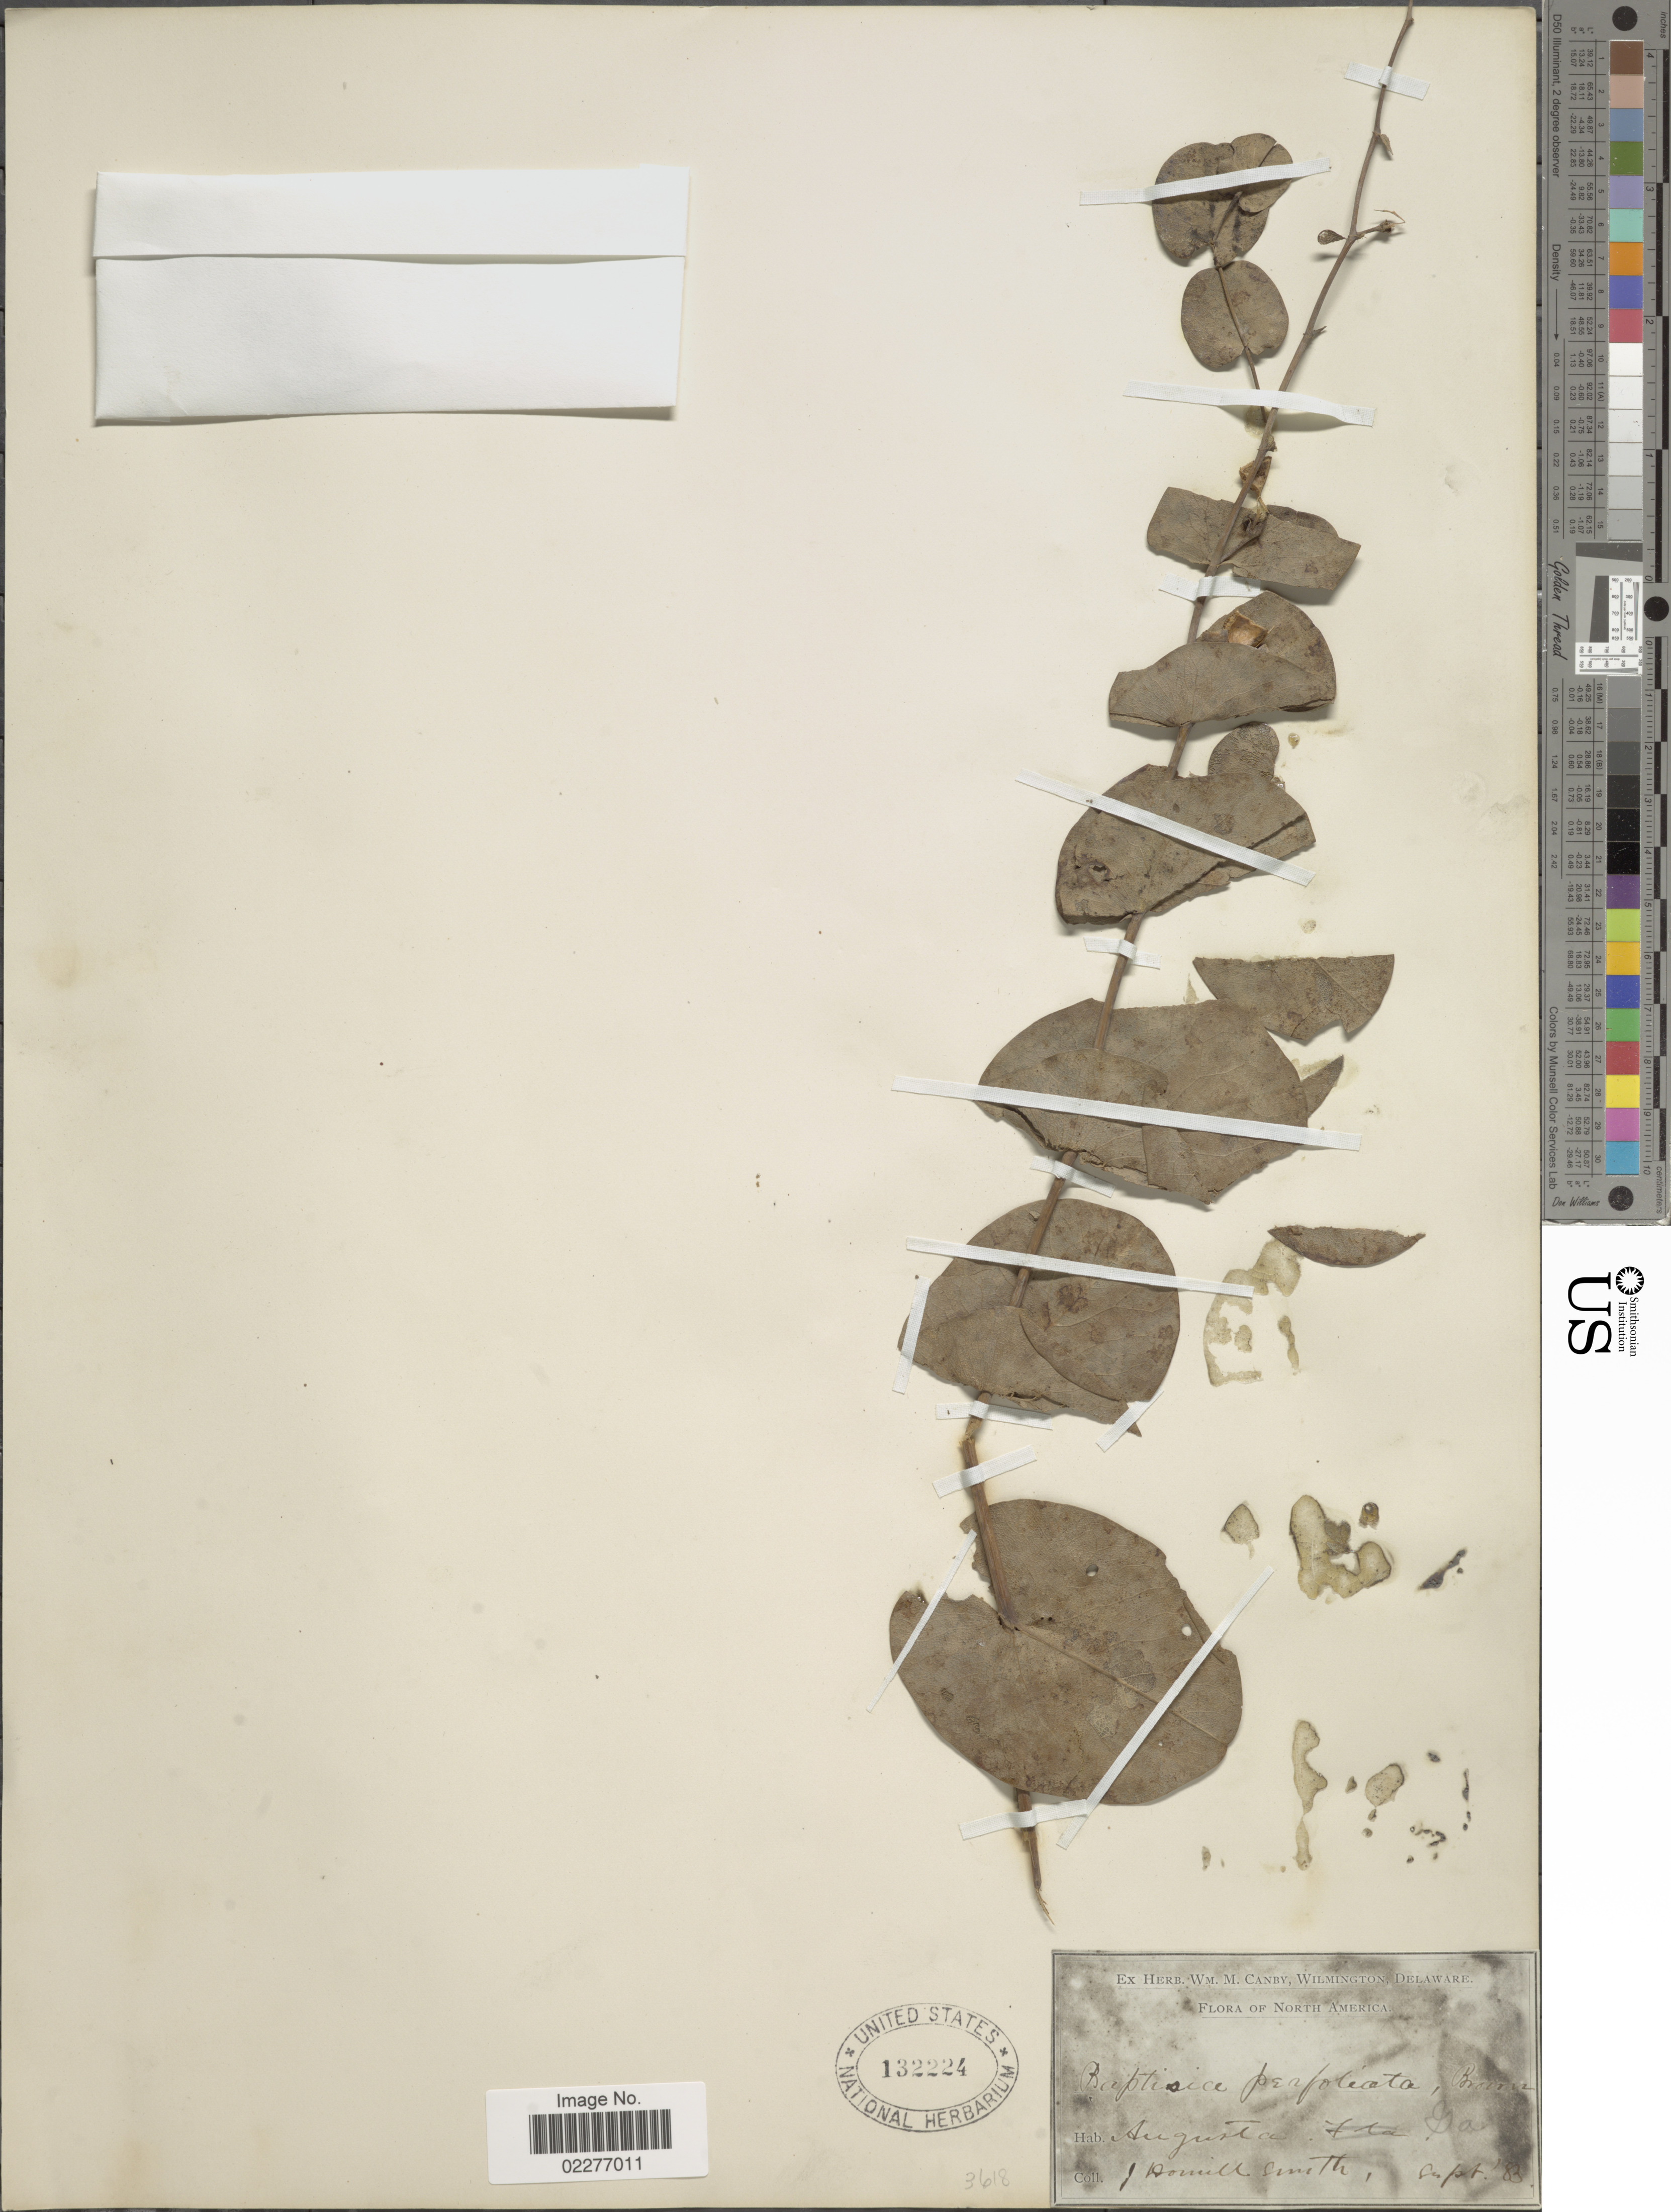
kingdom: Plantae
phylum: Tracheophyta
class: Magnoliopsida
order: Fabales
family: Fabaceae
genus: Baptisia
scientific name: Baptisia perfoliata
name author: (L.) R. Br.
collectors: J. Donnell Smith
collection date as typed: Transcribed d/m/y: /9/83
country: United States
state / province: Georgia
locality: Augusta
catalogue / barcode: US 132224